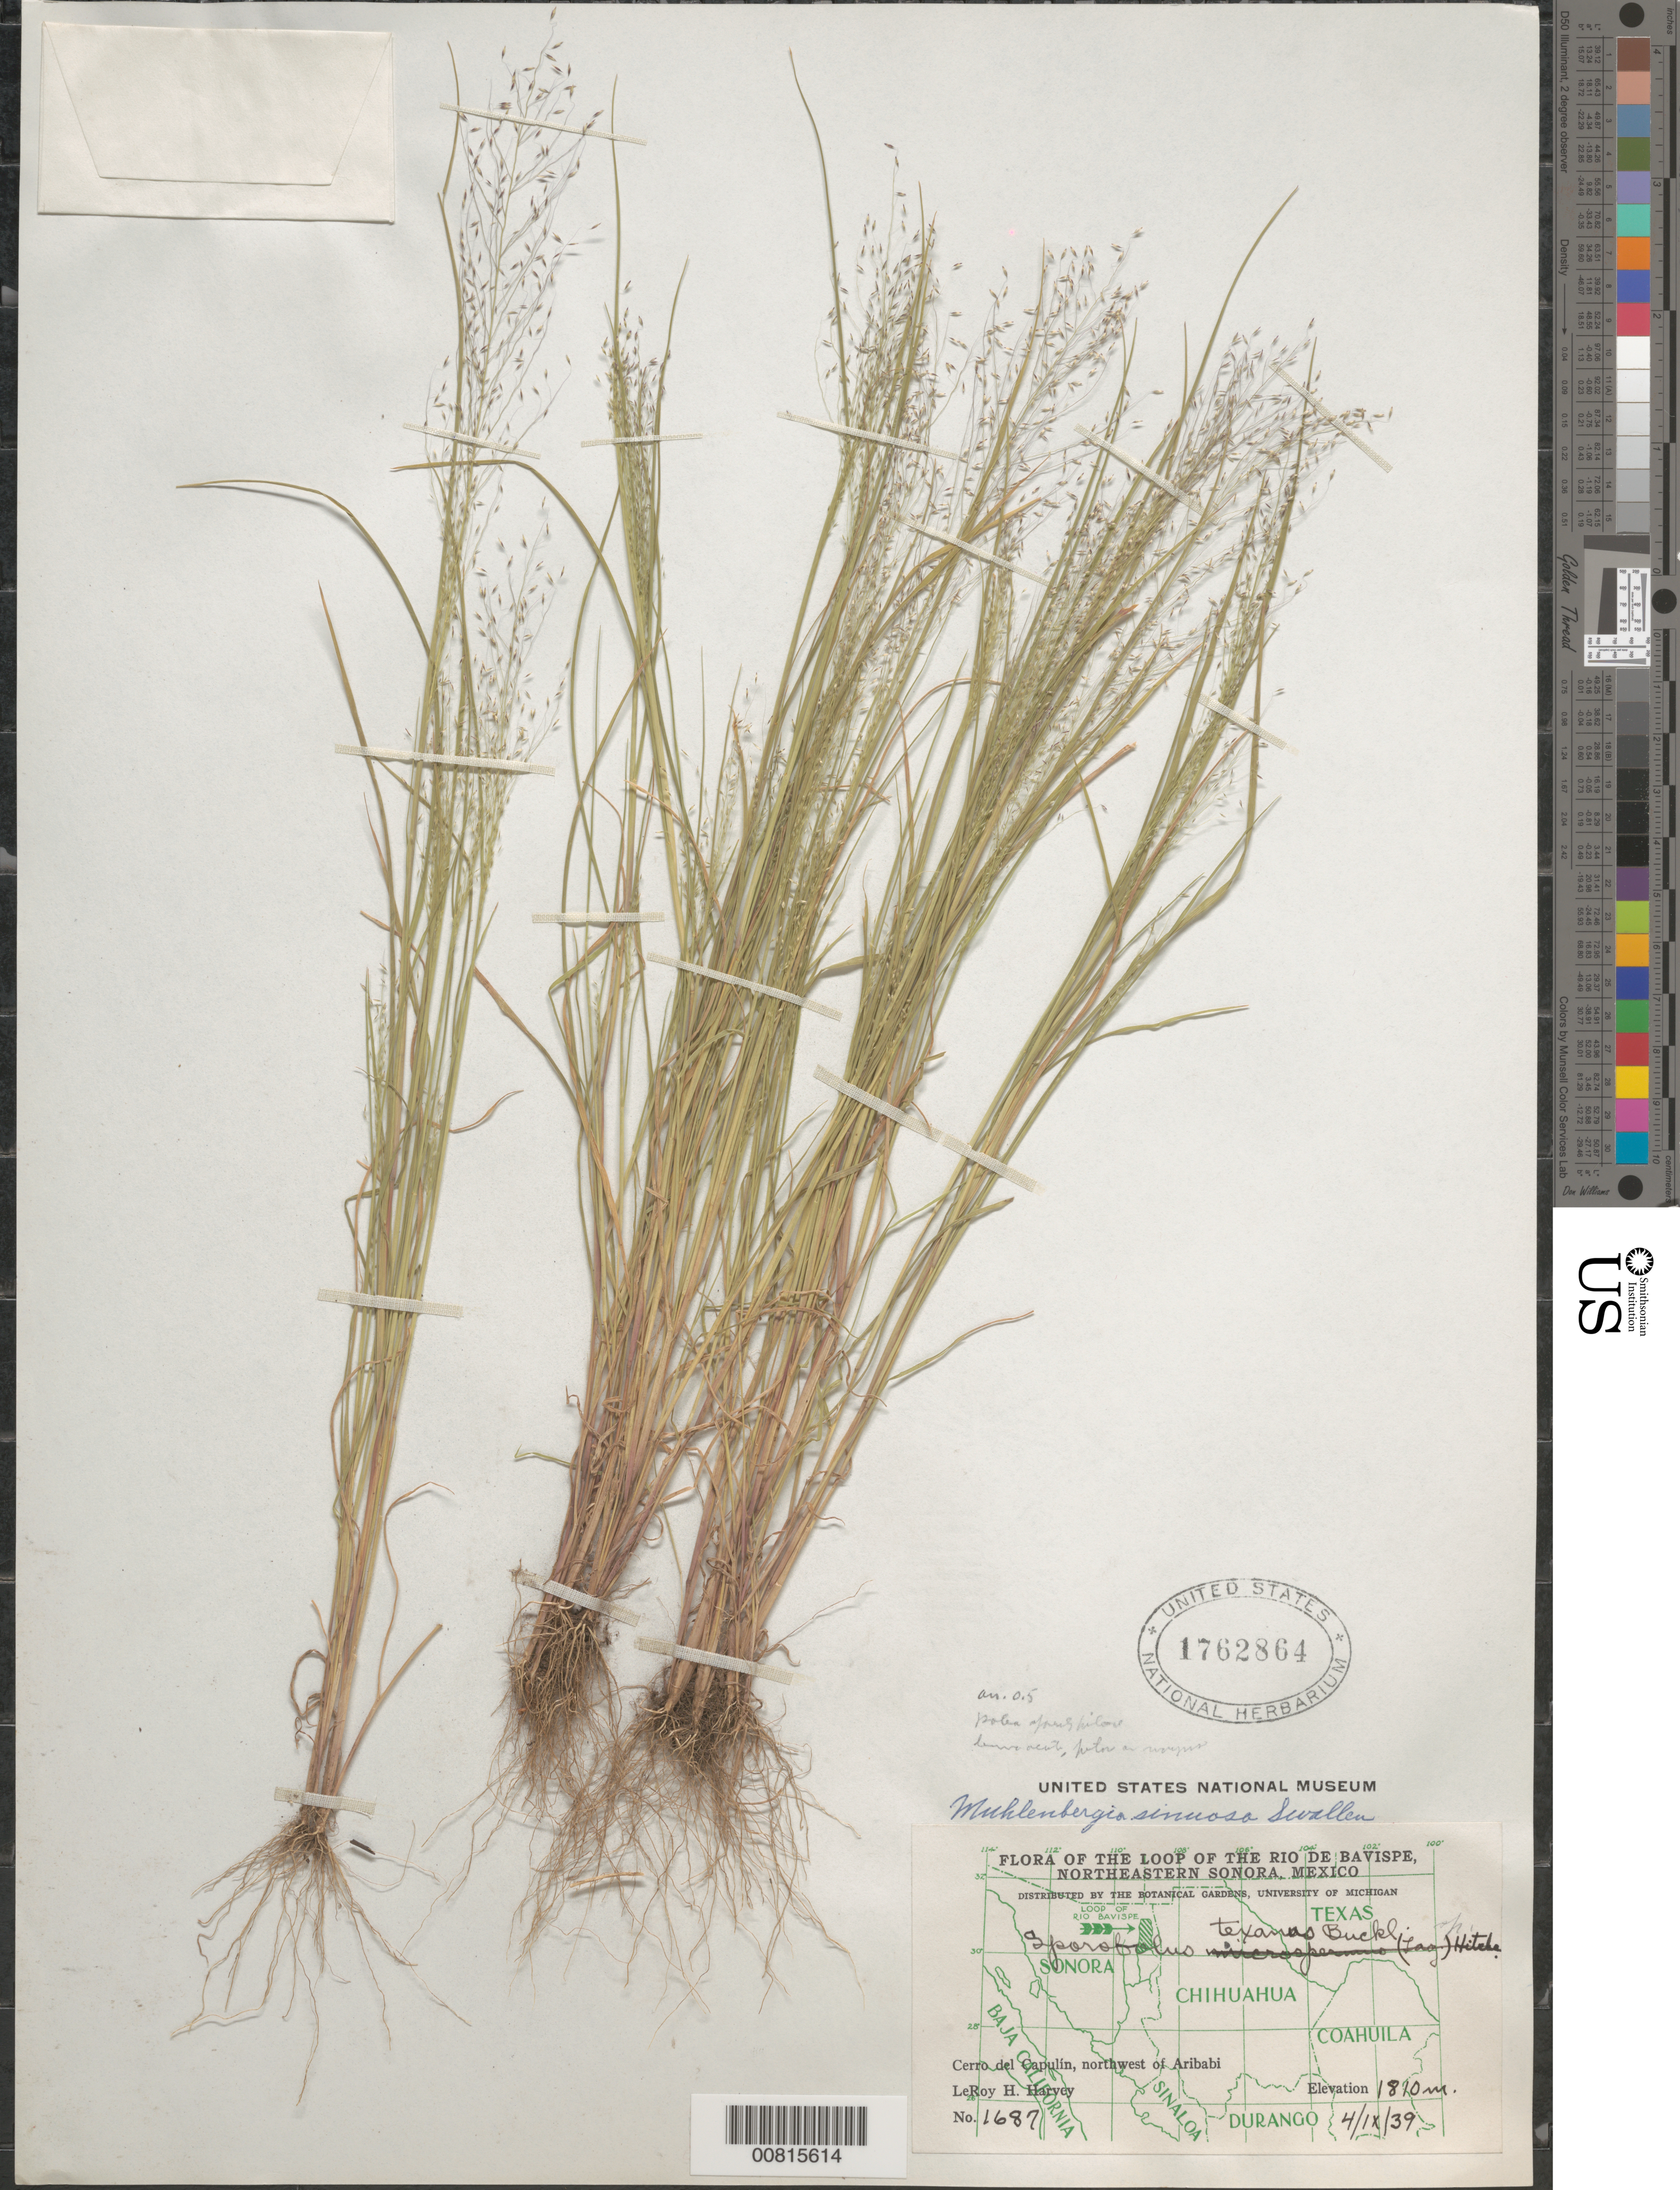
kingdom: Plantae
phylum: Tracheophyta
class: Liliopsida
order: Poales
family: Poaceae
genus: Muhlenbergia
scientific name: Muhlenbergia sinuosa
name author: Swallen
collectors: L. H. Harvey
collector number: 1687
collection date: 1939-09-04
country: Mexico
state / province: Sonora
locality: Cerro del Capulin, NW of Aribabi, Son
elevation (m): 1810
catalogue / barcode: US 1762864